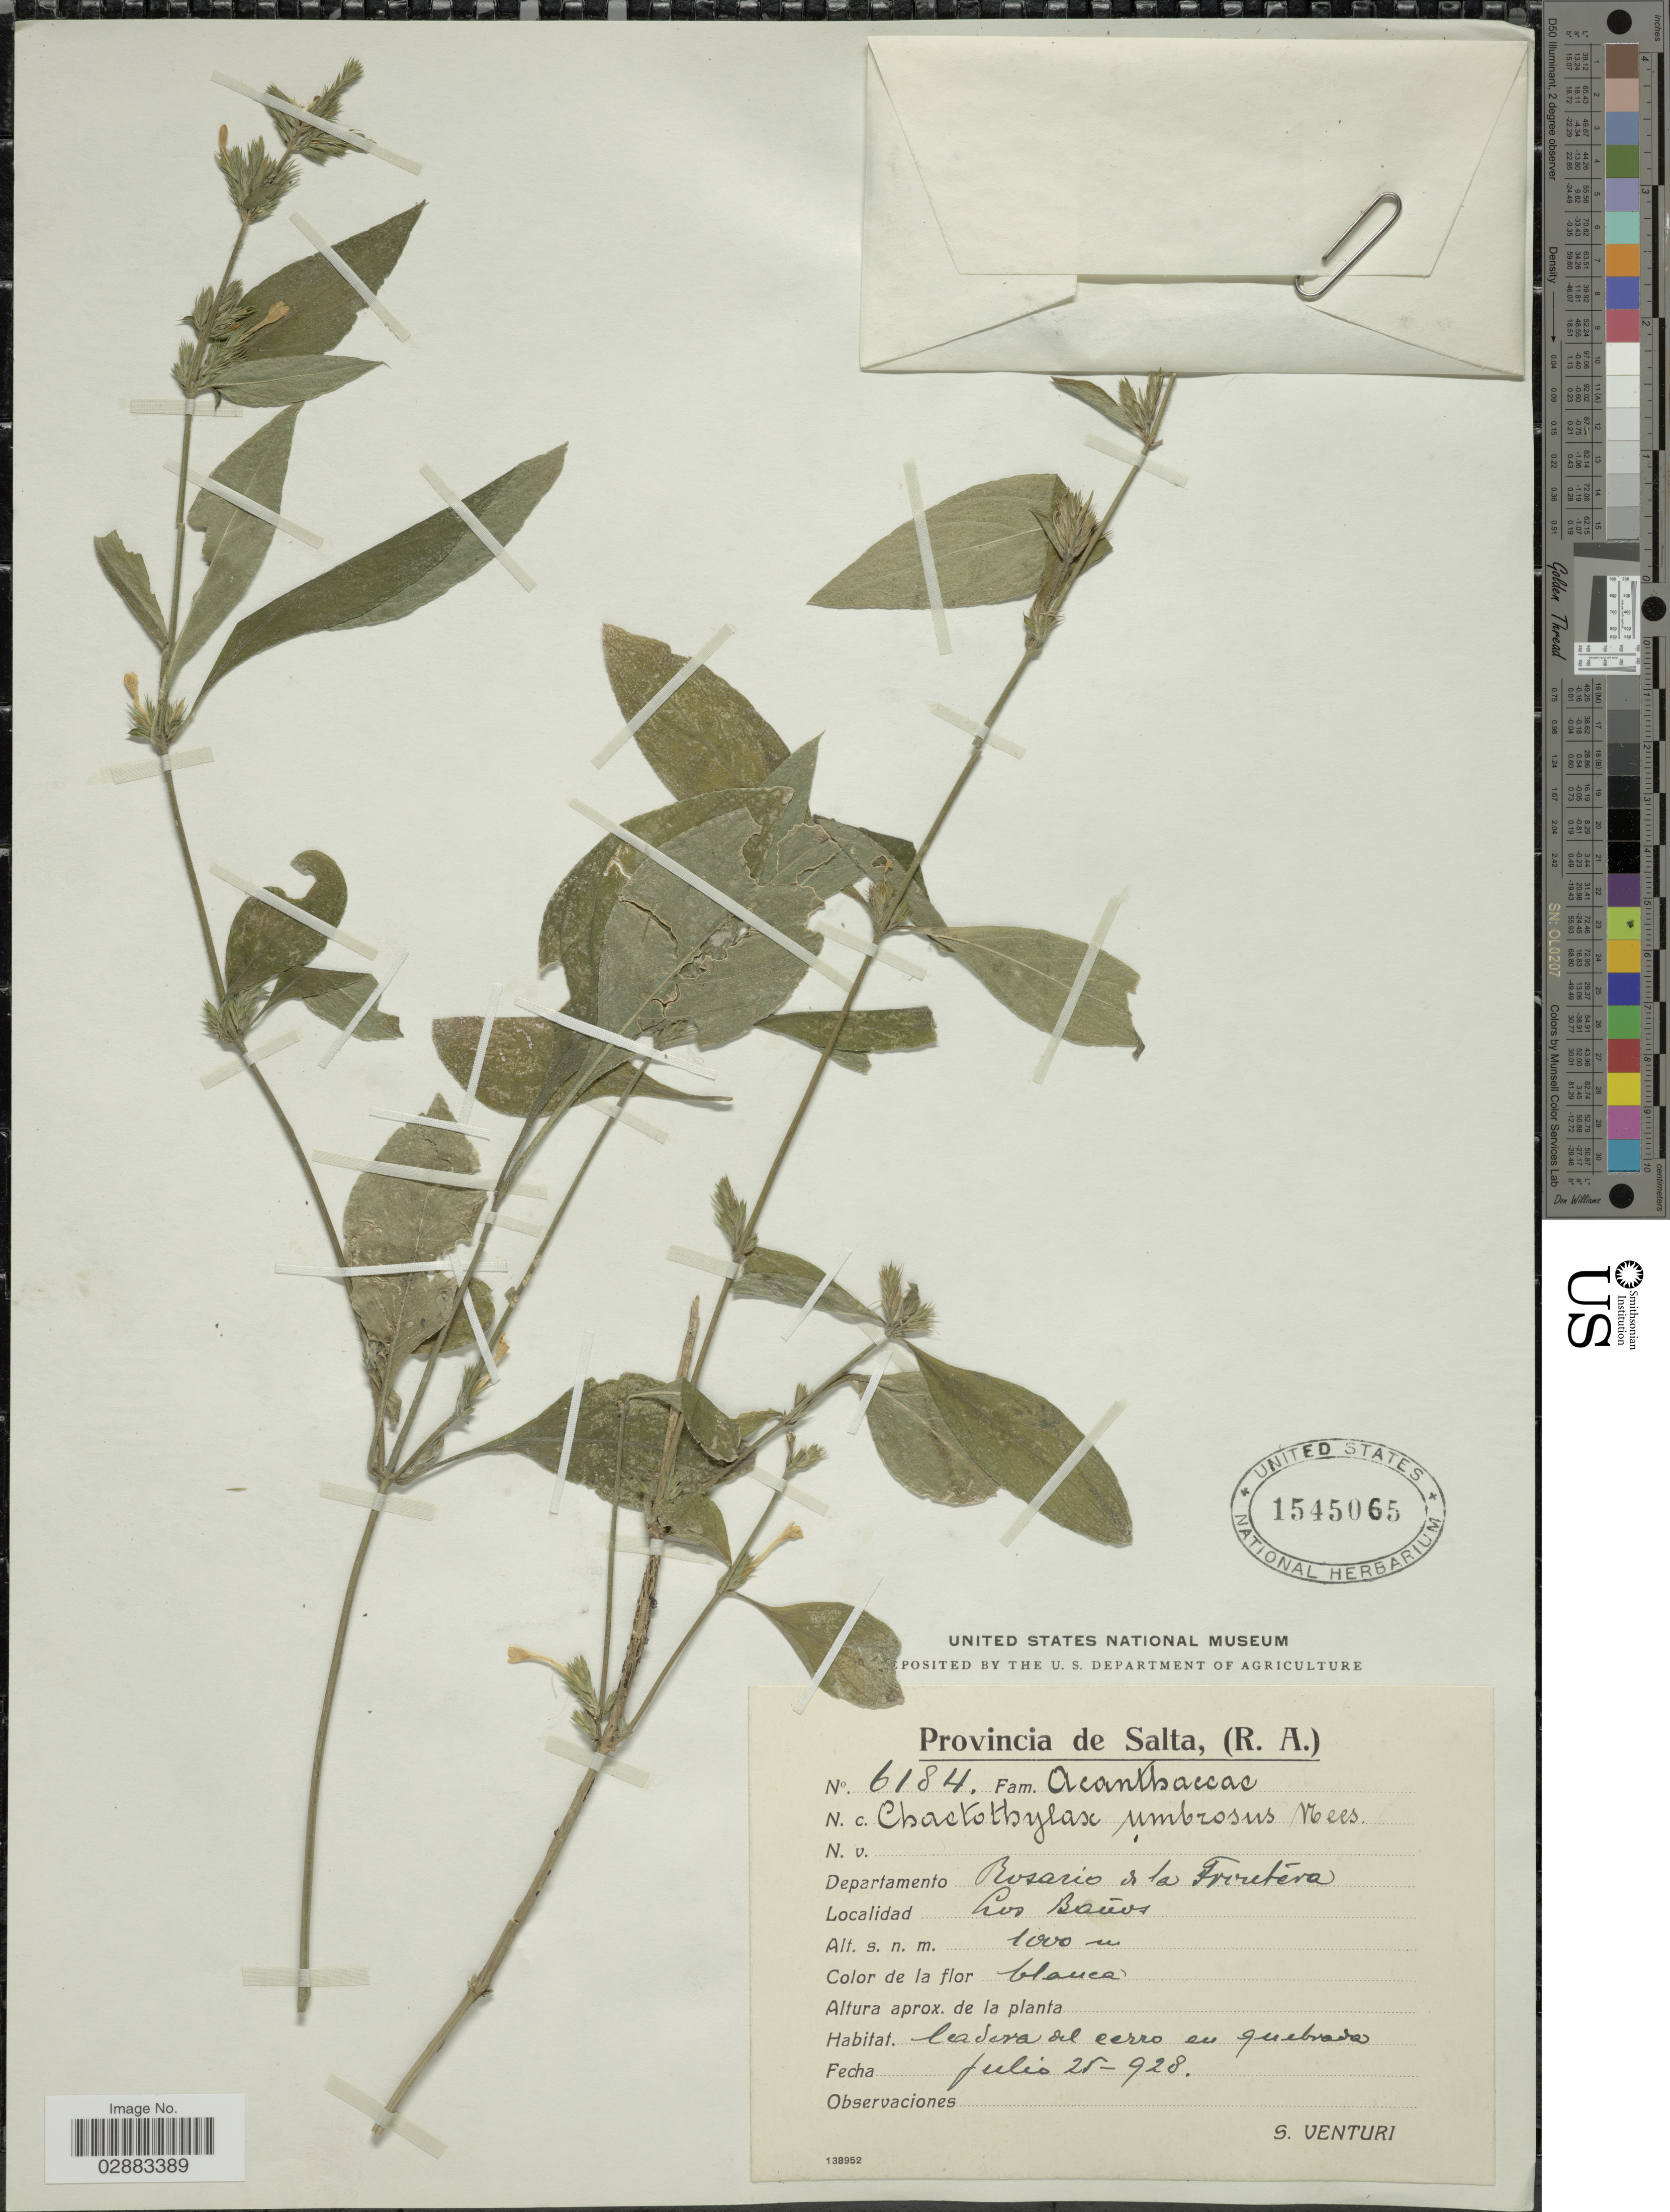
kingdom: Plantae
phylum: Tracheophyta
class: Magnoliopsida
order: Lamiales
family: Acanthaceae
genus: Justicia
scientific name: Justicia goudotii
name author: V.A.W. Graham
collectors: S. Venturi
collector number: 6184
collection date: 1928-07-25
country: Argentina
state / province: Salta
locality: (R.A.), Departamento Rosario de la Forretéra, Los Baños.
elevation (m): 1000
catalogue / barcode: US 545065